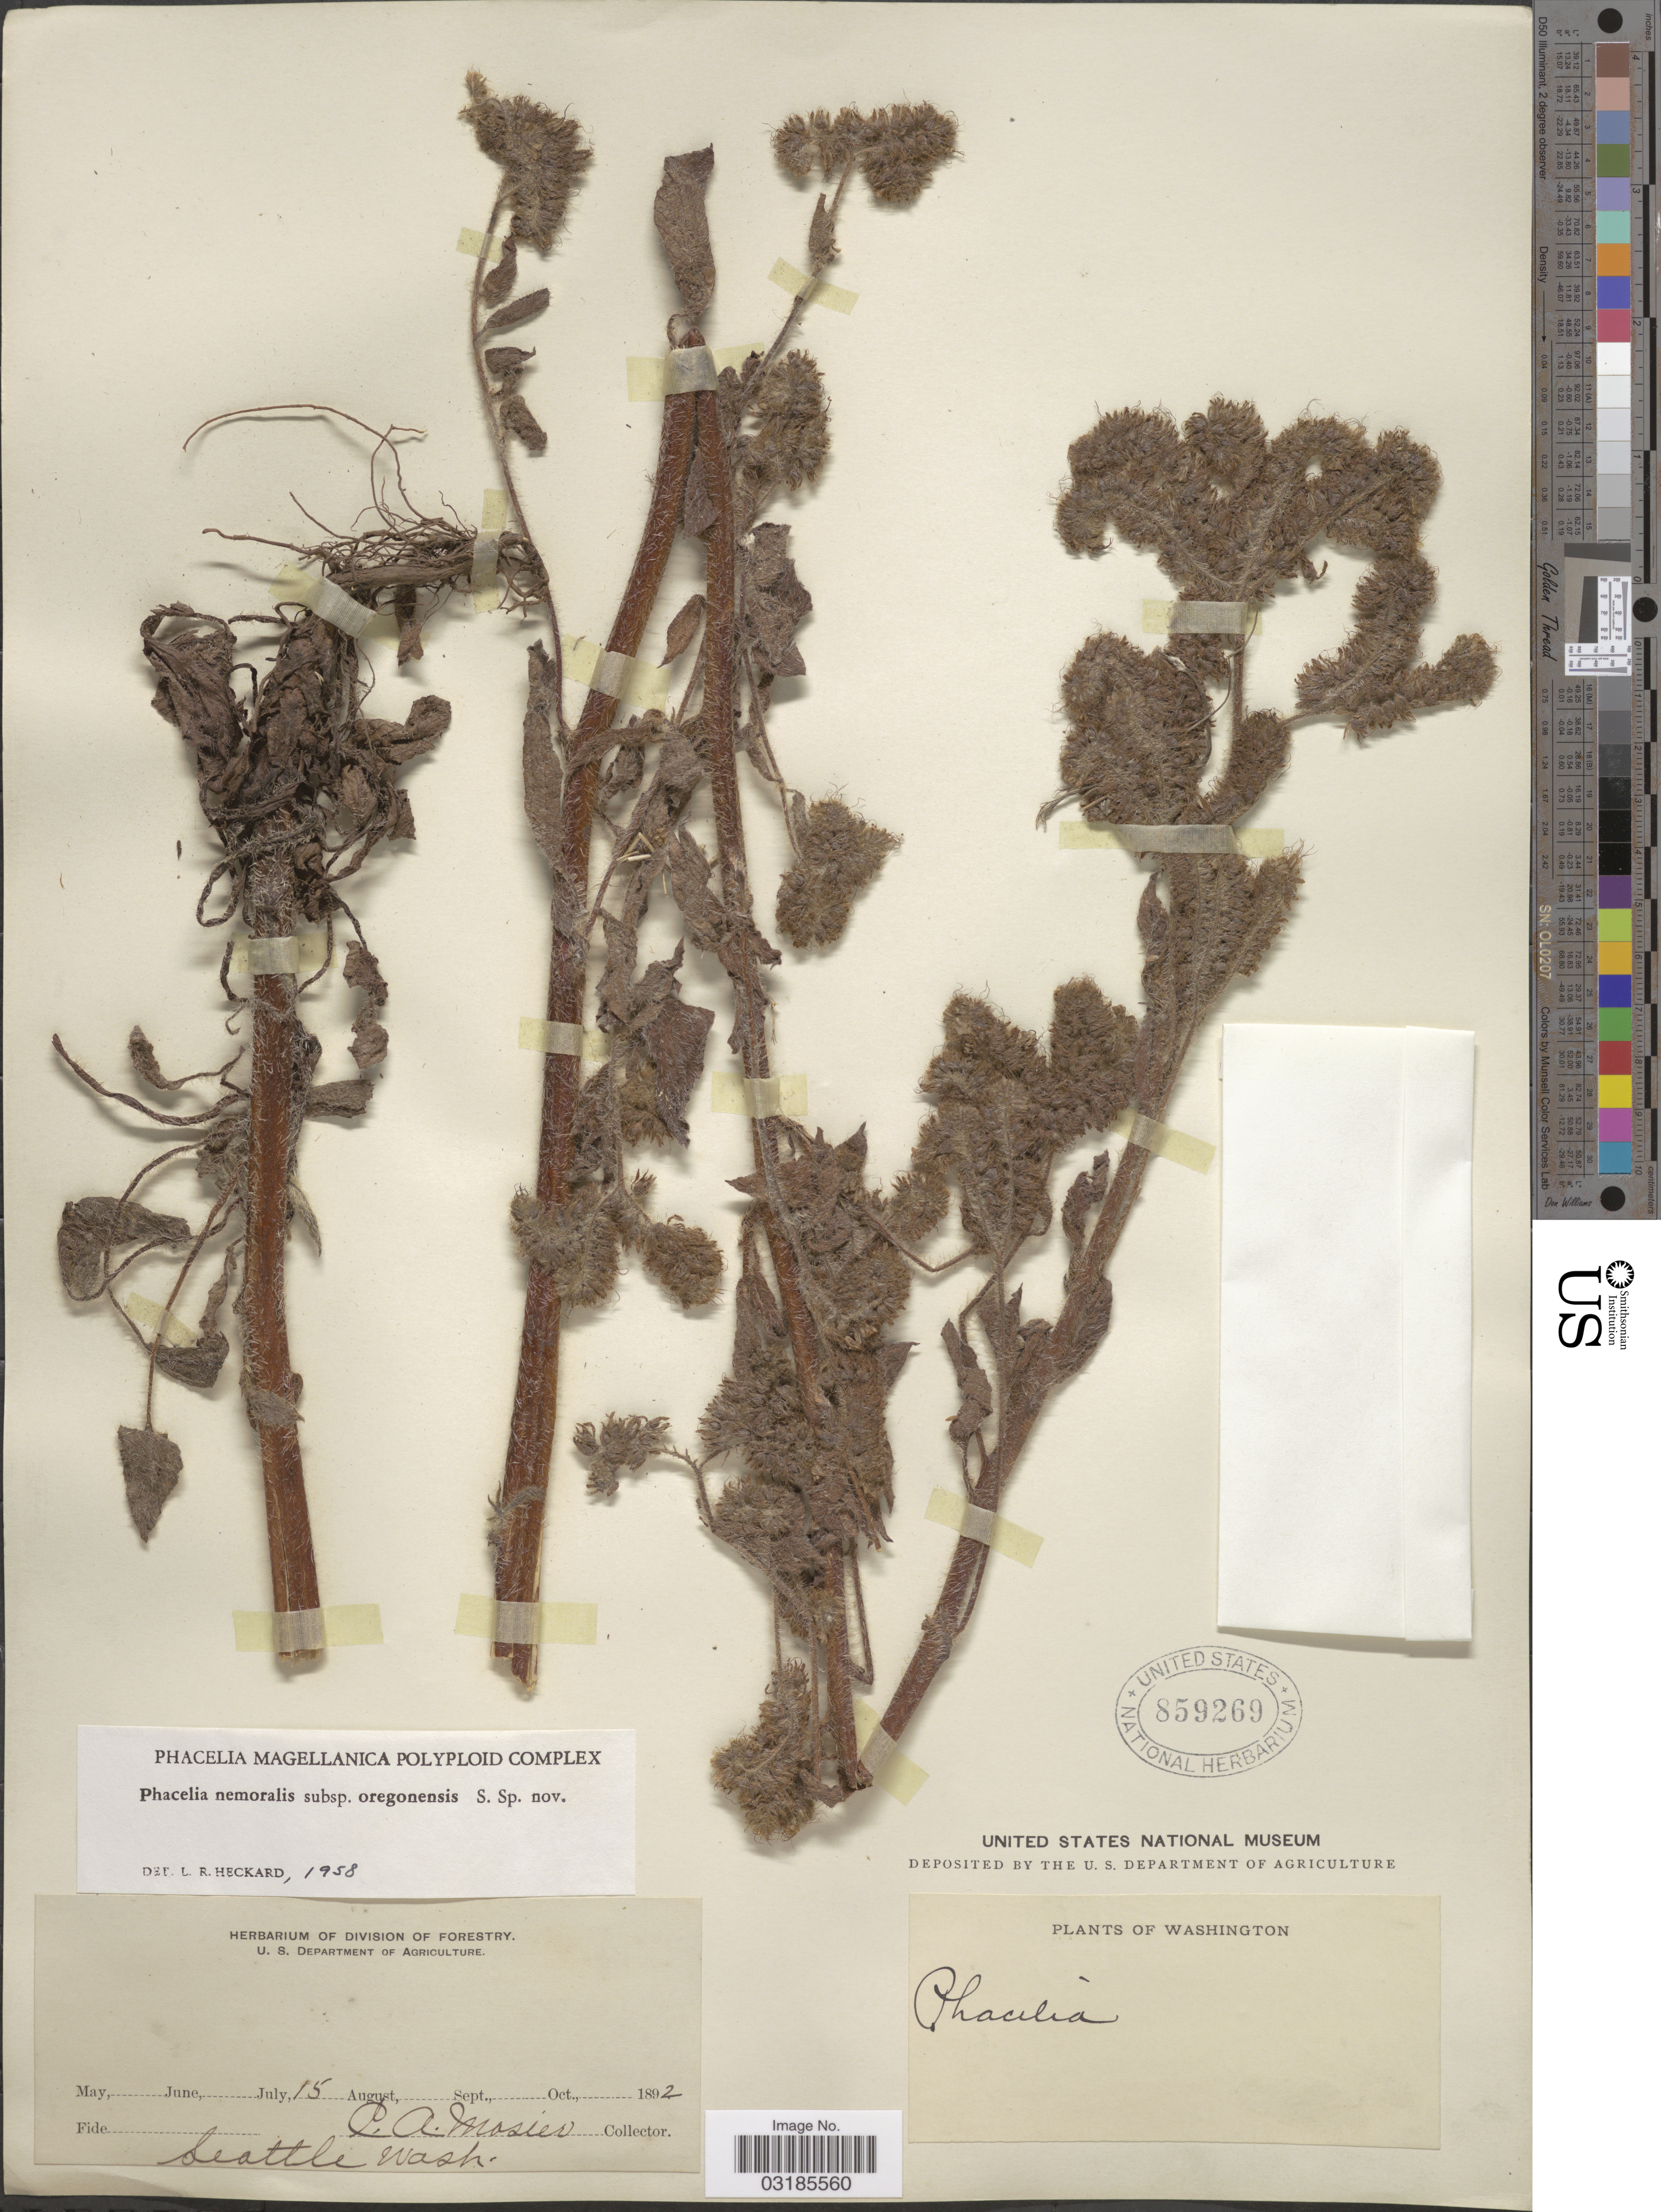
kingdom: Plantae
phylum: Tracheophyta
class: Magnoliopsida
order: Boraginales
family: Hydrophyllaceae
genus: Phacelia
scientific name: Phacelia nemoralis subsp. oregonensis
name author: Heckard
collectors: C. A. Mosier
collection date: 1892-08-15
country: United States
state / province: Washington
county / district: King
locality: Seattle.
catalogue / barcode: US 859269